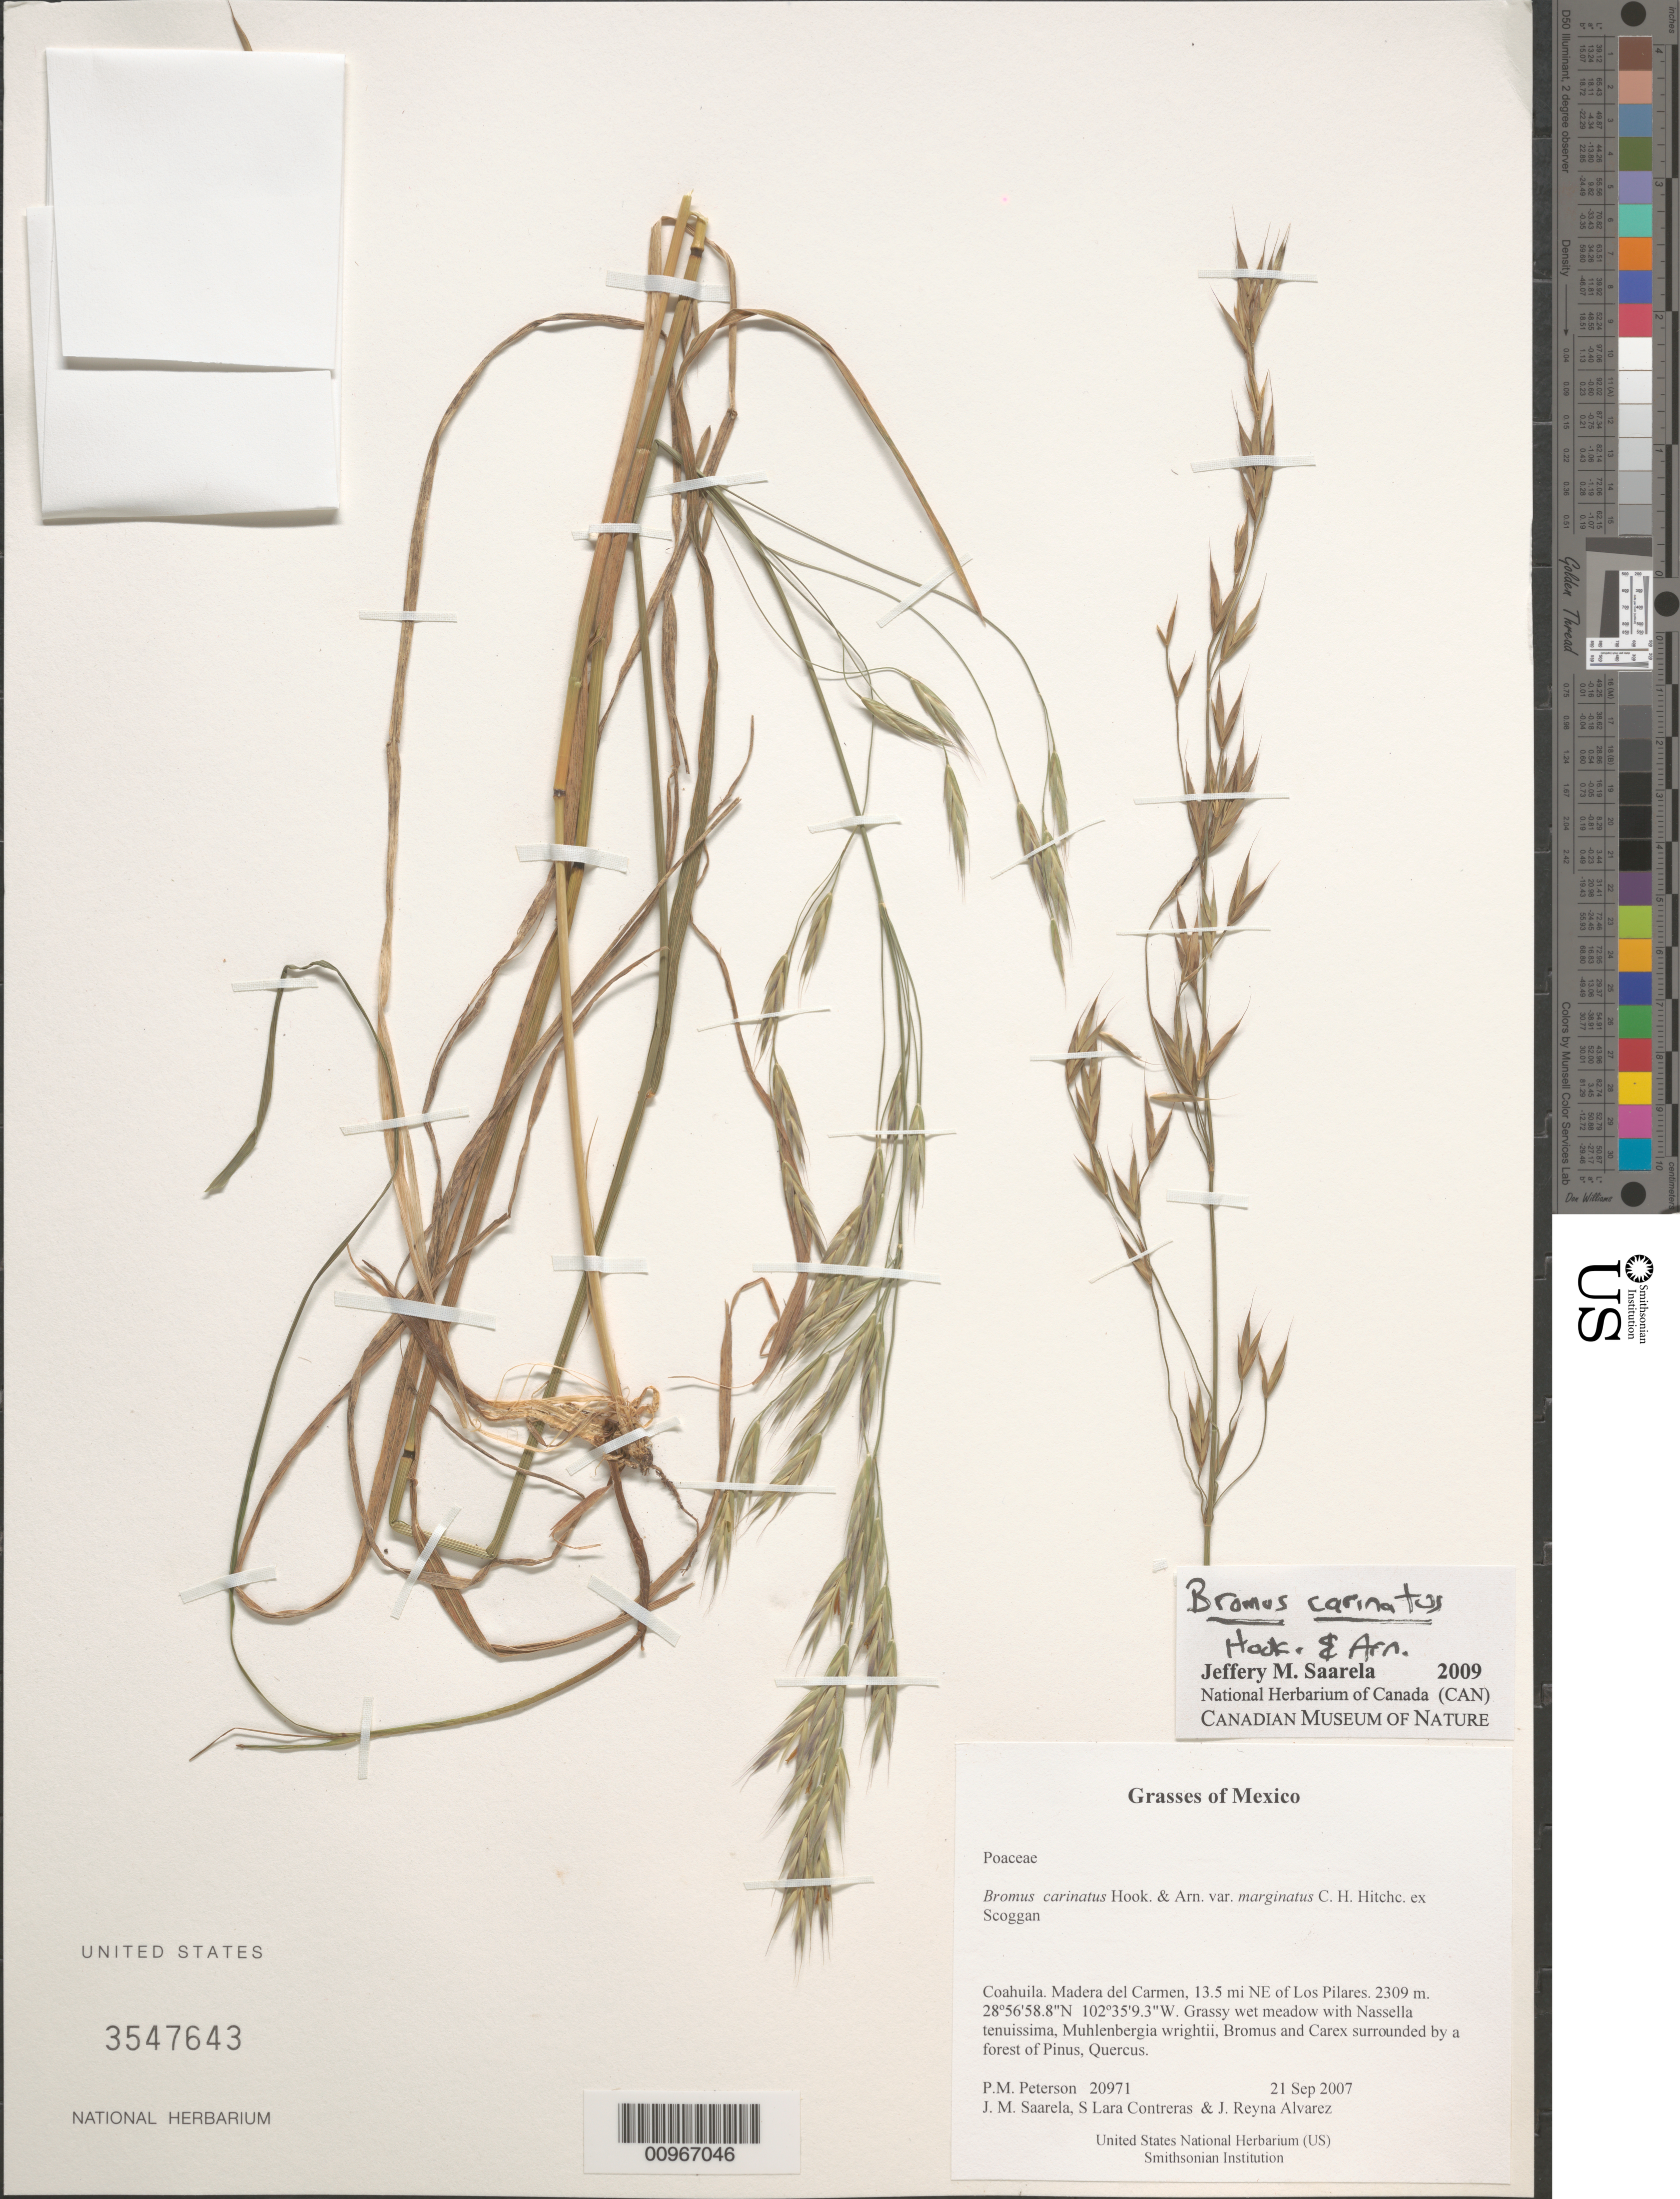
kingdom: Plantae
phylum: Tracheophyta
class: Liliopsida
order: Poales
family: Poaceae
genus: Bromus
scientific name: Bromus carinatus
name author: Hook. & Arn.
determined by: Saarela, J. M., (CAN), Canadian Museum of Nature (CANADA)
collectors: P. M. Peterson, J. Saarela, S. Lara Contreras & J. Reyna Alvarez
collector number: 20971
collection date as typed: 21 Sep 2007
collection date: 2007-09-21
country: Mexico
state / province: Coahuila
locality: Madera del Carmen, 13.5 mi NE of Los Pilares.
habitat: Grassy wet meadow with Nassella tenuissima, Muhlenbergia wrightii, Bromus and Carex surrounded by a forest of Pinus, Quercus.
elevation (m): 2309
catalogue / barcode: US 3547643